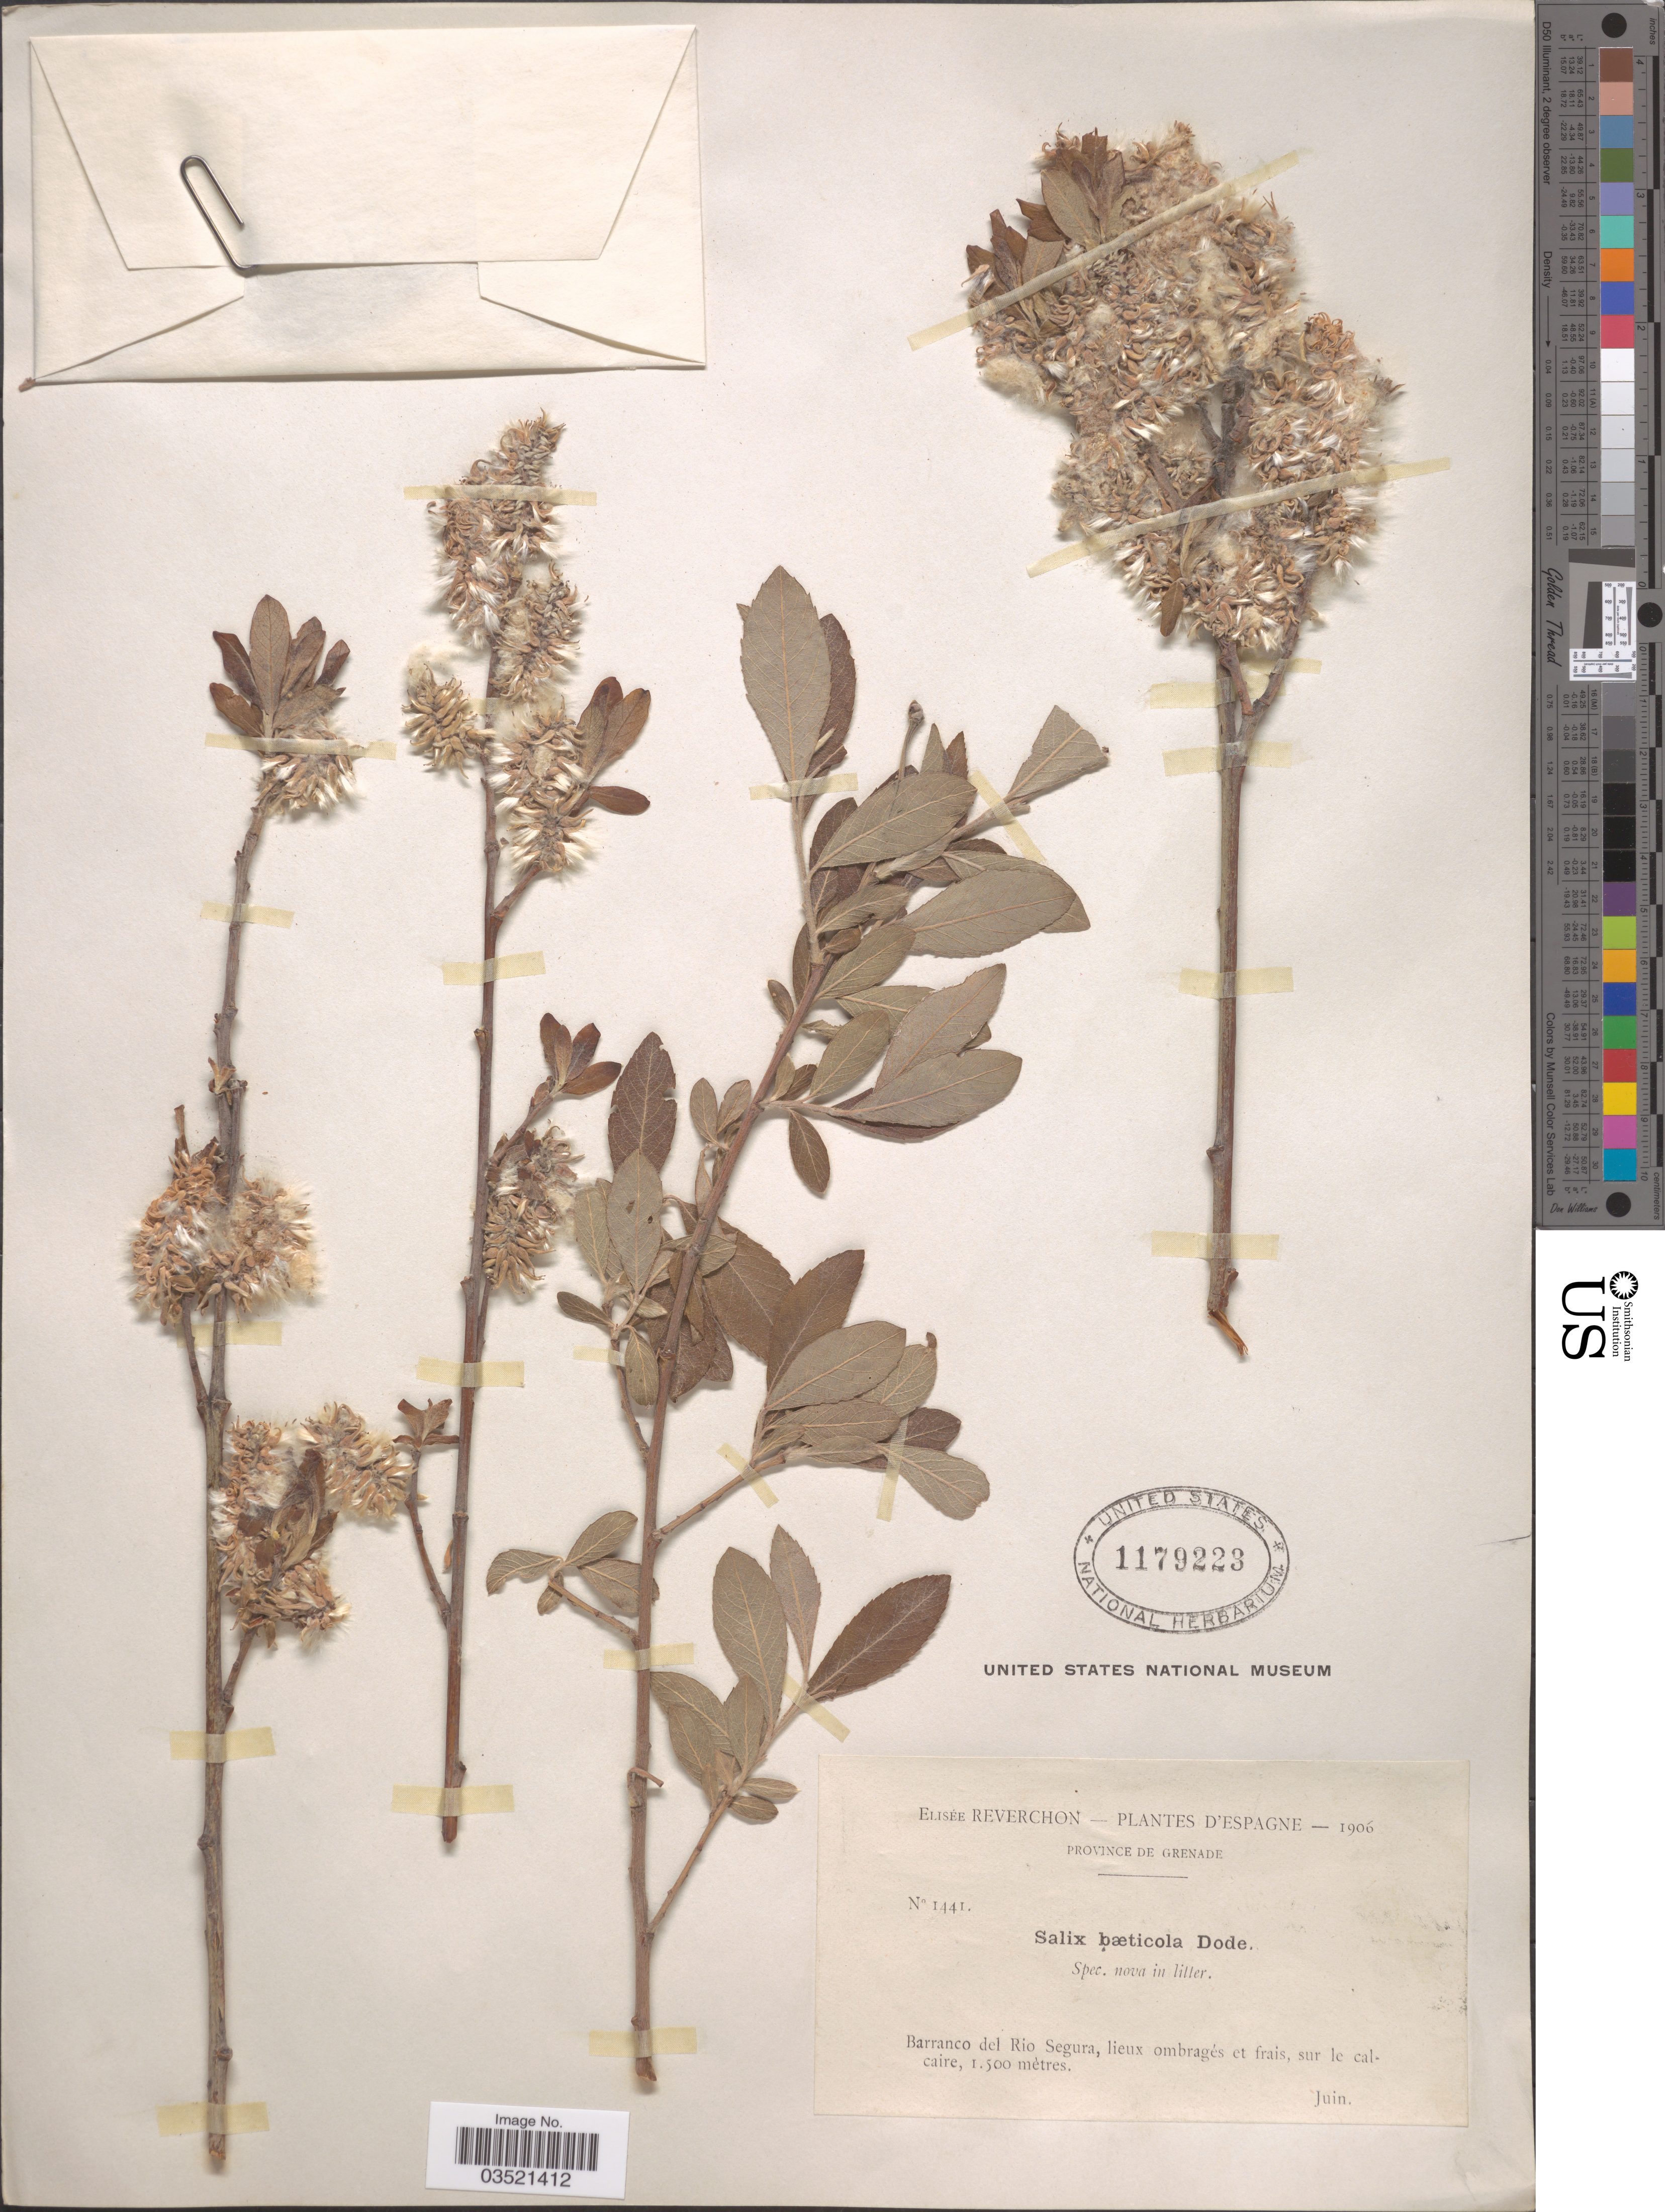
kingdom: Plantae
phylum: Tracheophyta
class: Magnoliopsida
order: Malpighiales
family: Salicaceae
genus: Salix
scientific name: Salix baeticola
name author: Dode ex Goerz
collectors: E. Reverchon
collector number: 1441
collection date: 1906-06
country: Spain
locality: Espagne, Province de Grenade. Barranco del Rio Segura, lieux ombragés et frais, sur le calcaire.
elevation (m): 1500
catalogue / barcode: US 1179223